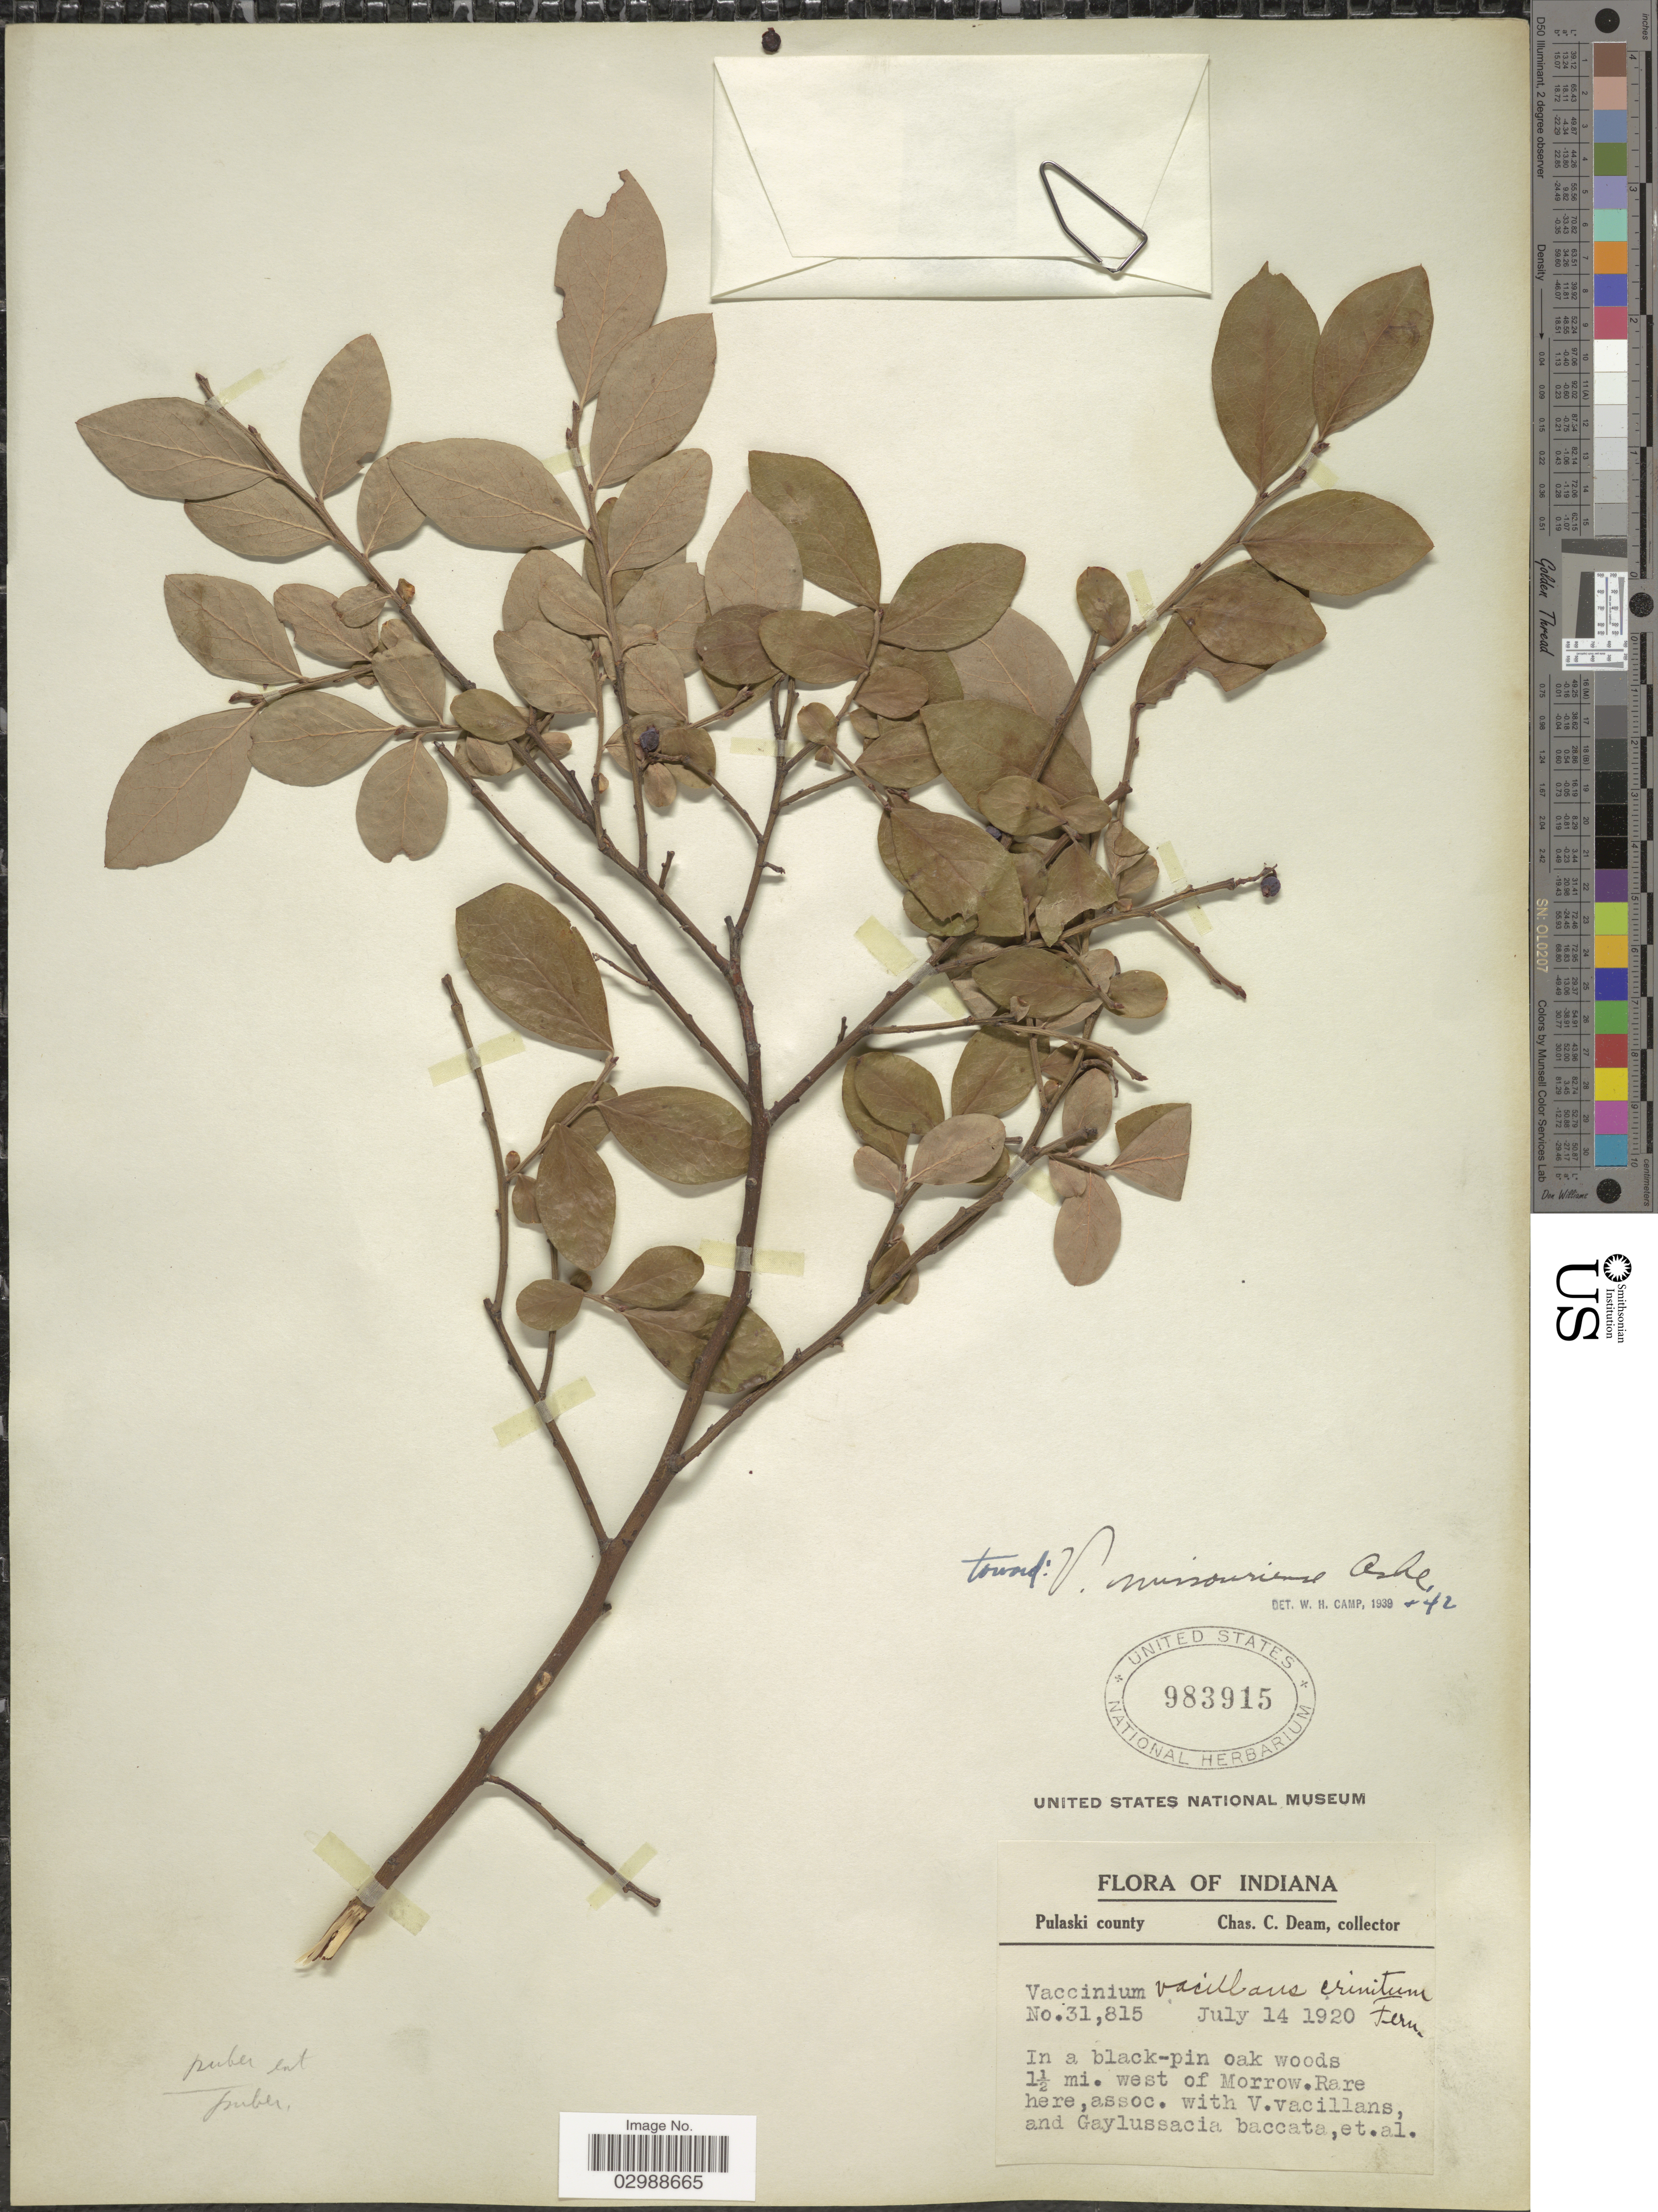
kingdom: Plantae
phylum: Tracheophyta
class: Magnoliopsida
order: Ericales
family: Ericaceae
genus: Vaccinium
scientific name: Vaccinium missouriense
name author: (Ashe) Ashe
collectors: C. C. Deam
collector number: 31815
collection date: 1920-07-14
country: United States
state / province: Indiana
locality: Pulaski county. 1½ mi. west of Morrow.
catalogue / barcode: US 983915